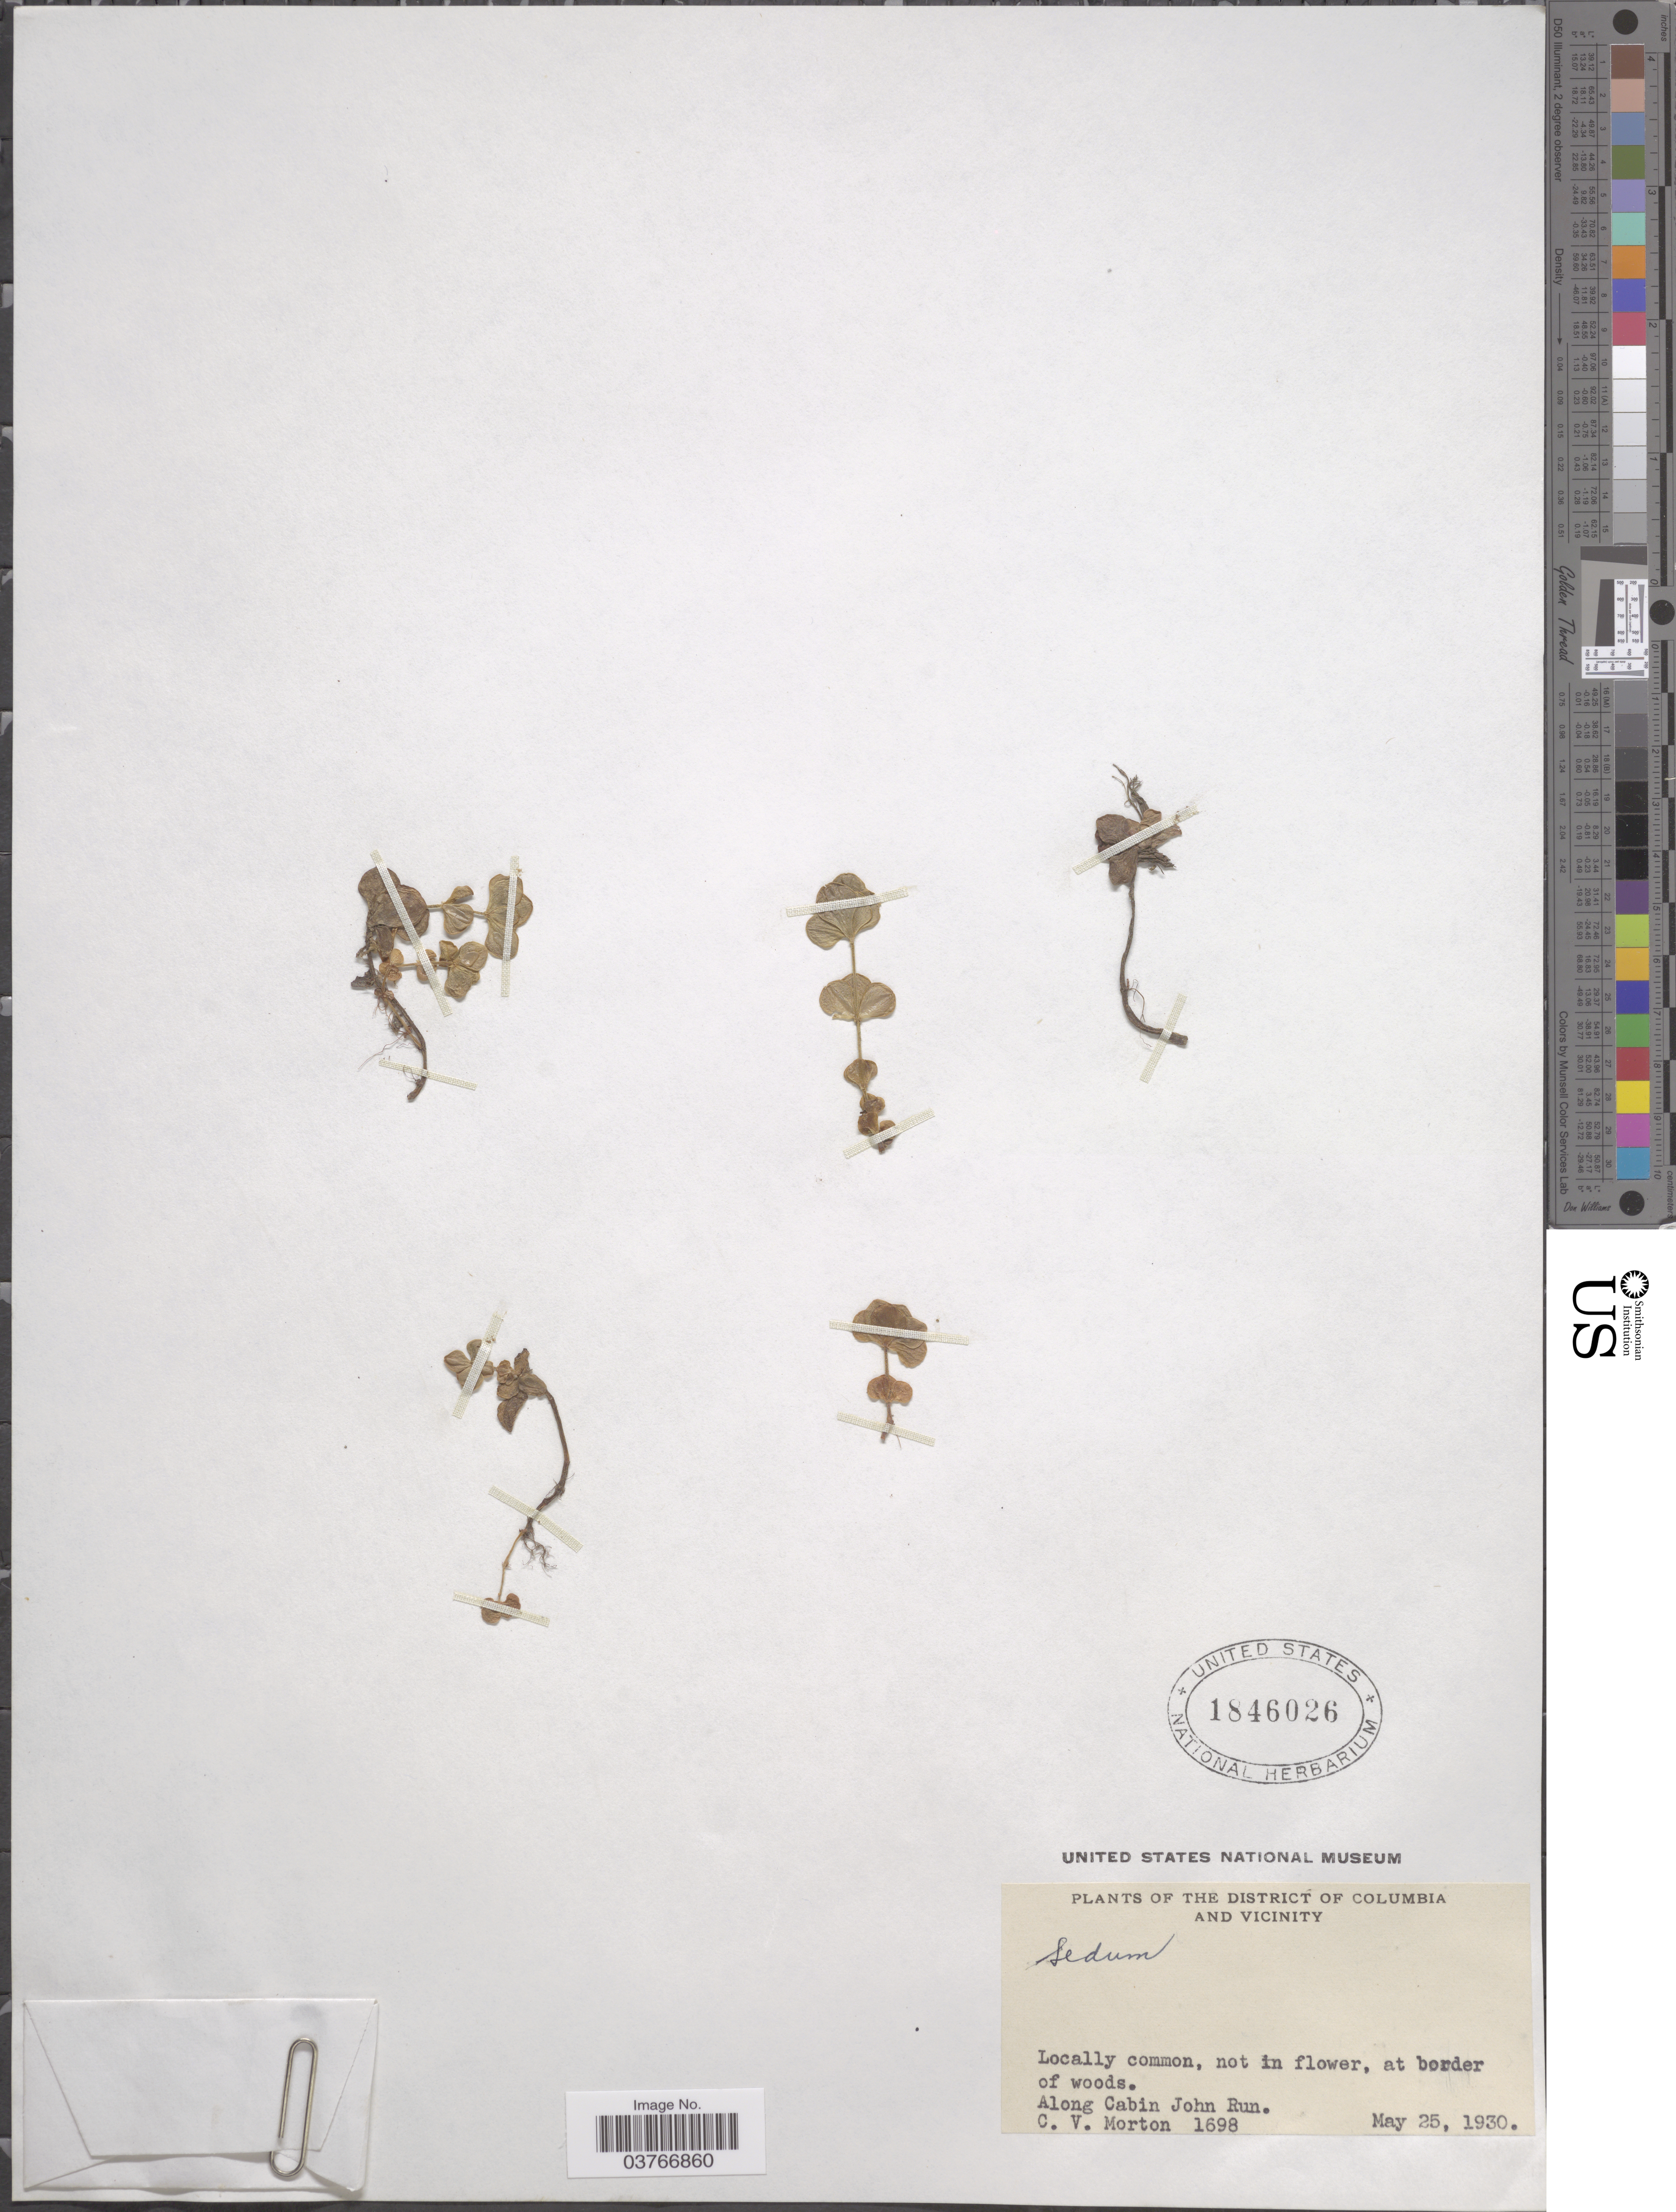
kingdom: Plantae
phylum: Tracheophyta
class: Magnoliopsida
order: Saxifragales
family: Crassulaceae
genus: Sedum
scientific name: Sedum ternatum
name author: Michx.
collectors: C. V. Morton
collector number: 1698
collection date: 1930-05-25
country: United States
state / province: District of Columbia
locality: The District of Columbia and vicinity. Along Cabin John Run.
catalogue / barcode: US 1846026